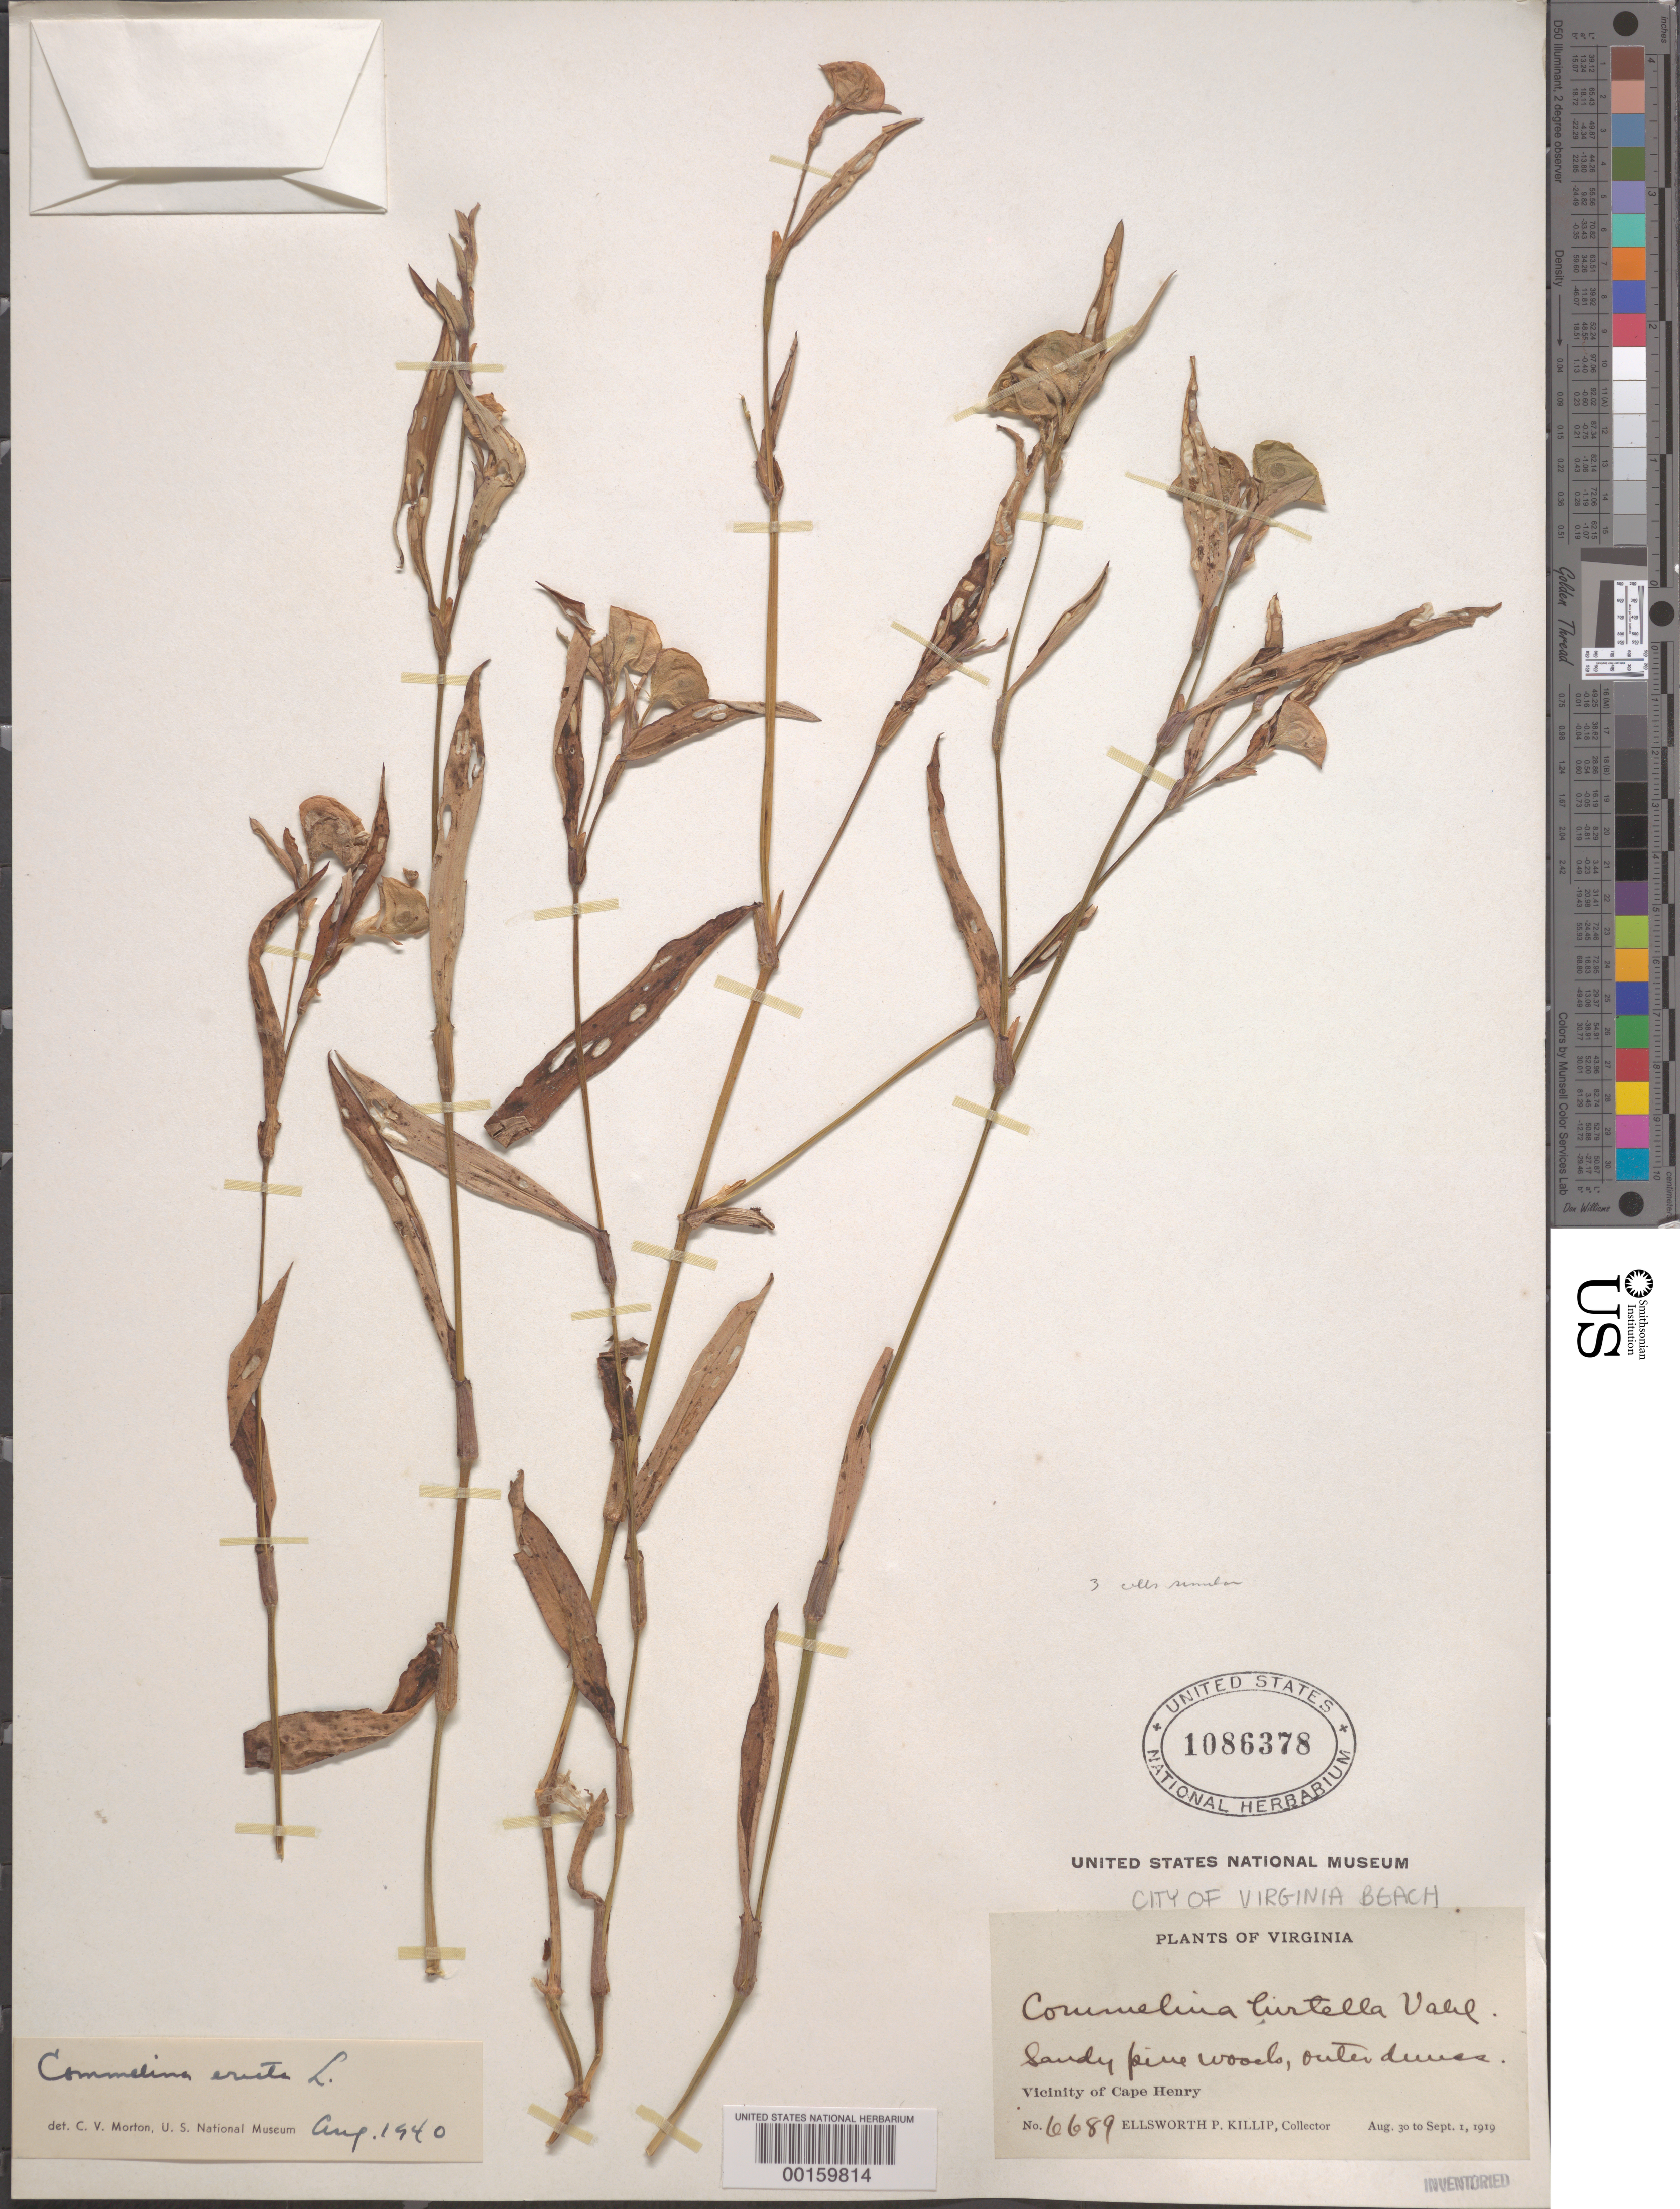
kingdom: Plantae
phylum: Tracheophyta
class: Liliopsida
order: Commelinales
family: Commelinaceae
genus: Commelina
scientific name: Commelina erecta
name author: L.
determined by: Morton, C. V.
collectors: E. P. Killip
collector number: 6689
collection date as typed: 30 Aug 1919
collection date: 1919-08-30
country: United States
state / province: Virginia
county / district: City of Virginia Beach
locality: Cape henry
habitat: Sandy pine woods, outer dunes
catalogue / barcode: US 1086378